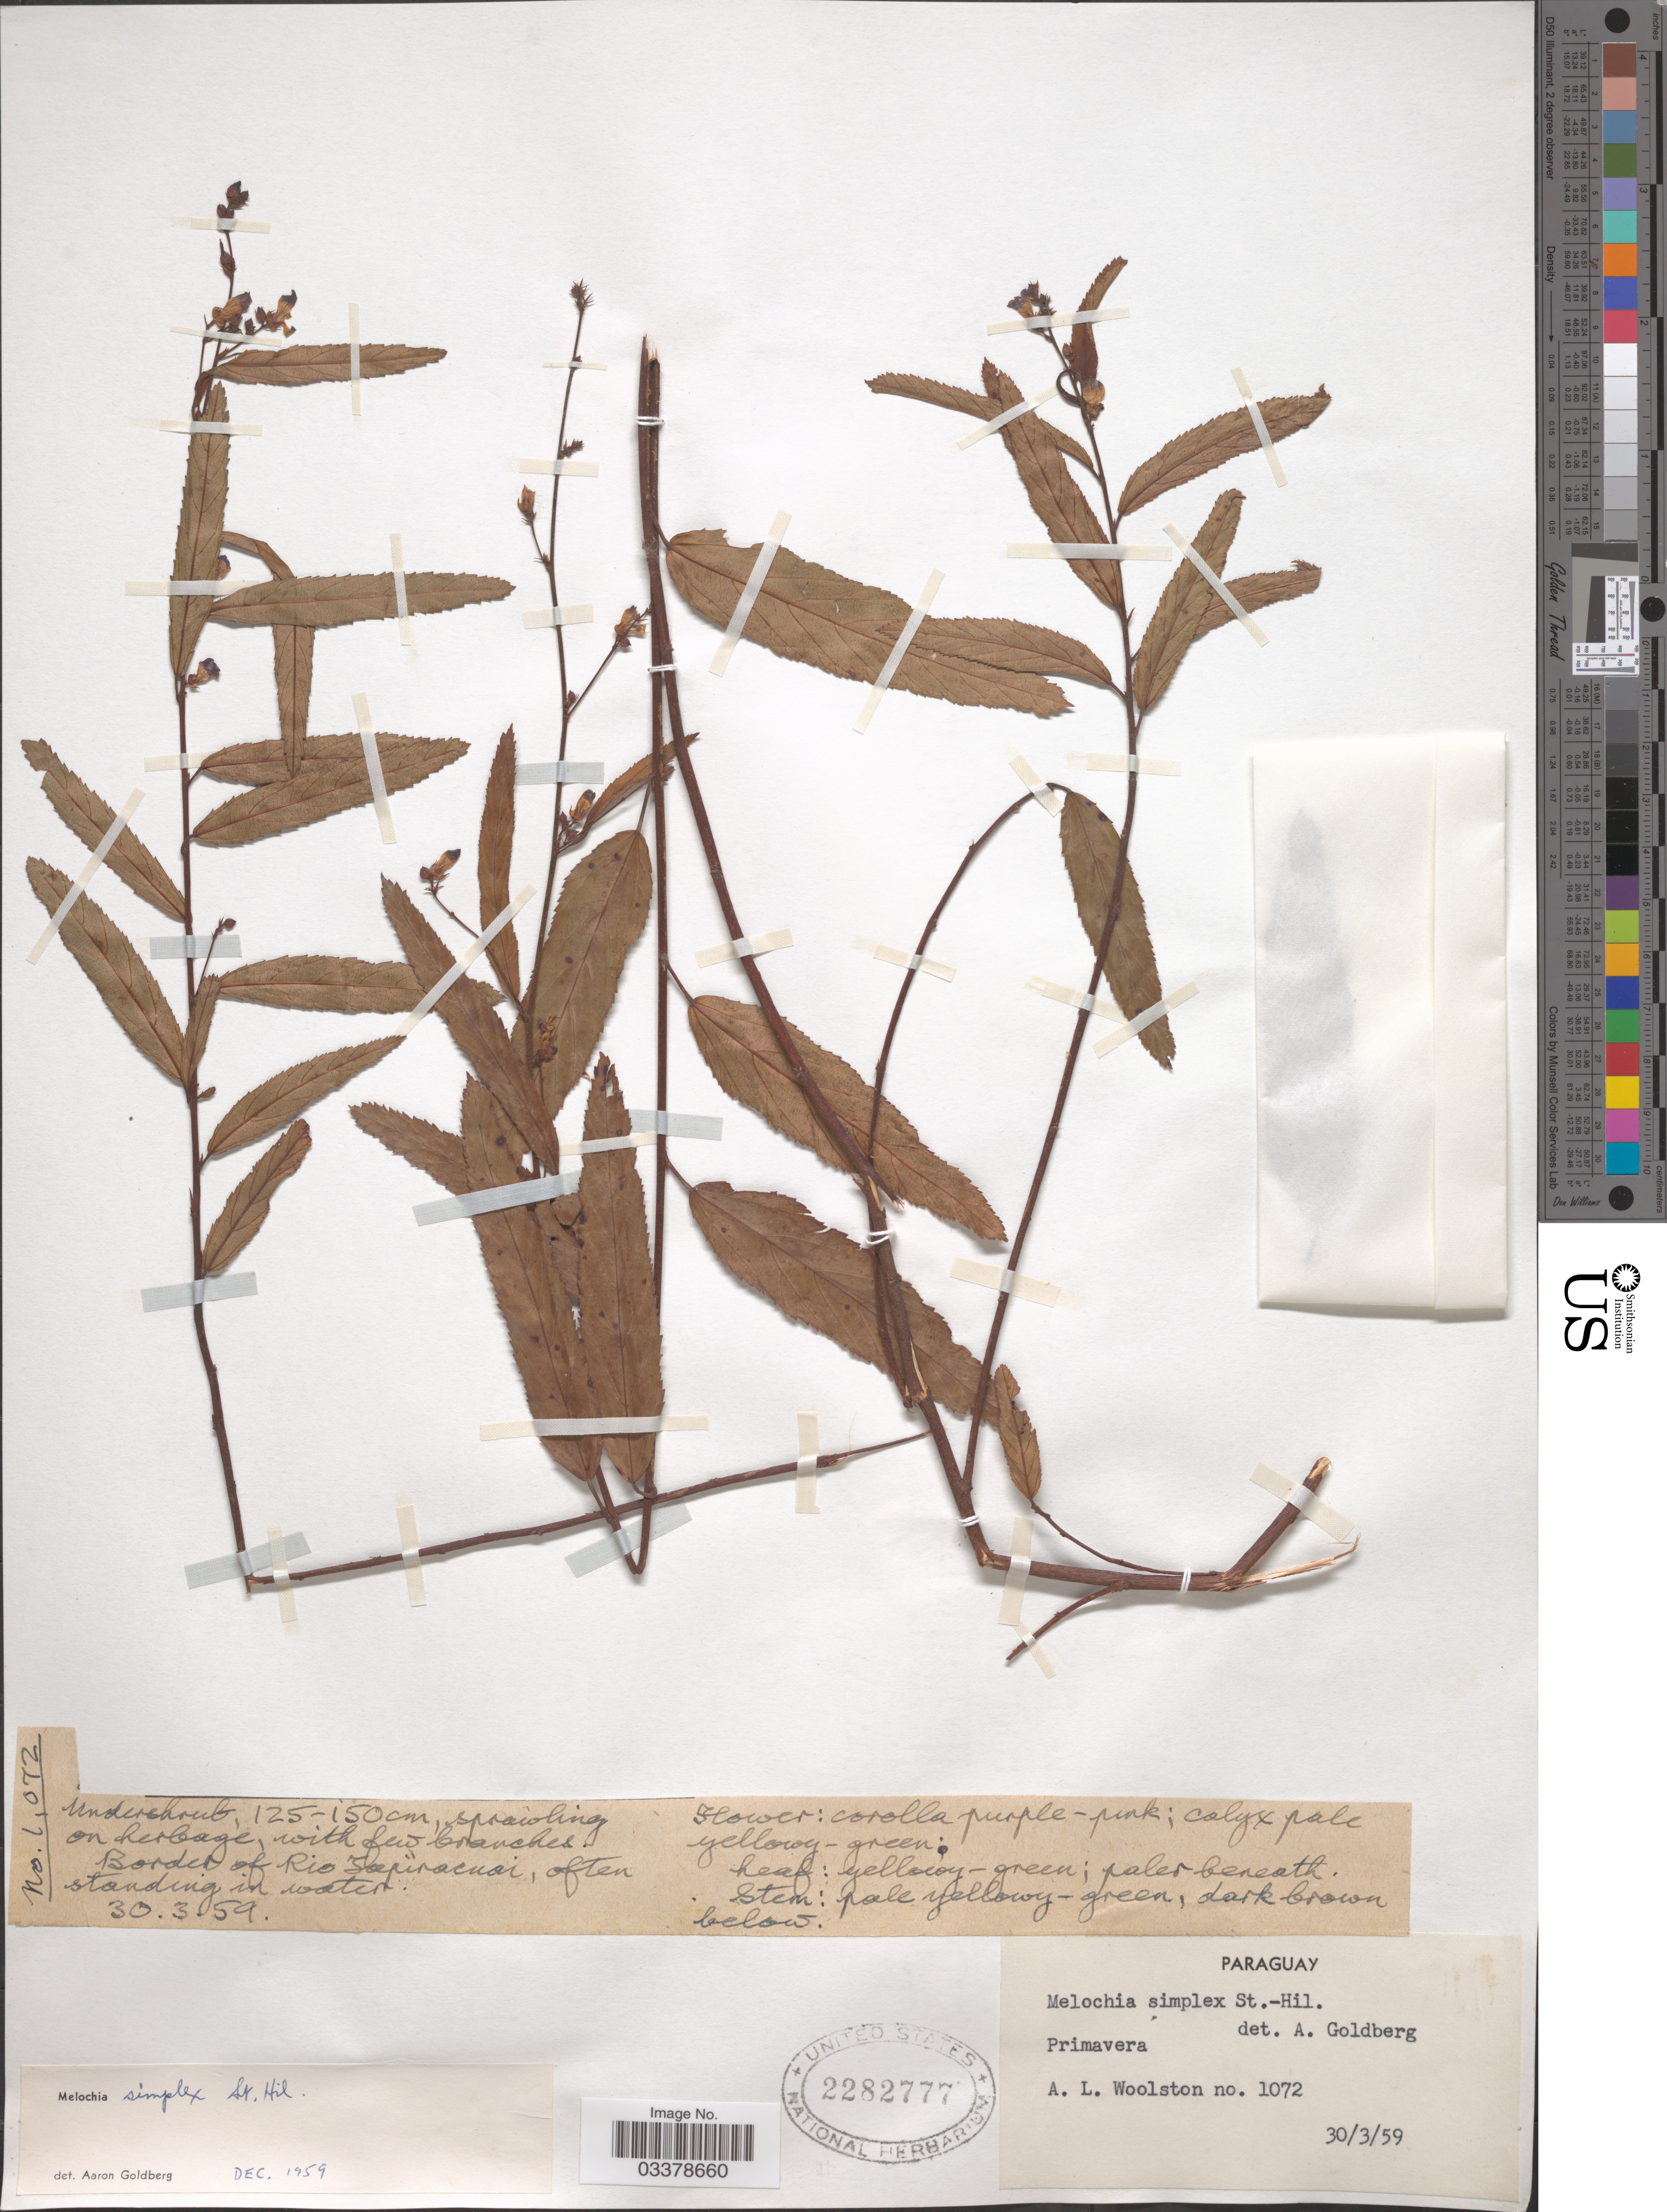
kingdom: Plantae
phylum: Tracheophyta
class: Magnoliopsida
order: Malvales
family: Malvaceae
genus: Melochia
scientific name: Melochia simplex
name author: A. St.-Hil.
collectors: A. Woolston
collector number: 1072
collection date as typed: Transcribed d/m/y: 30/3/59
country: Paraguay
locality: Primavera.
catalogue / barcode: US 2282777